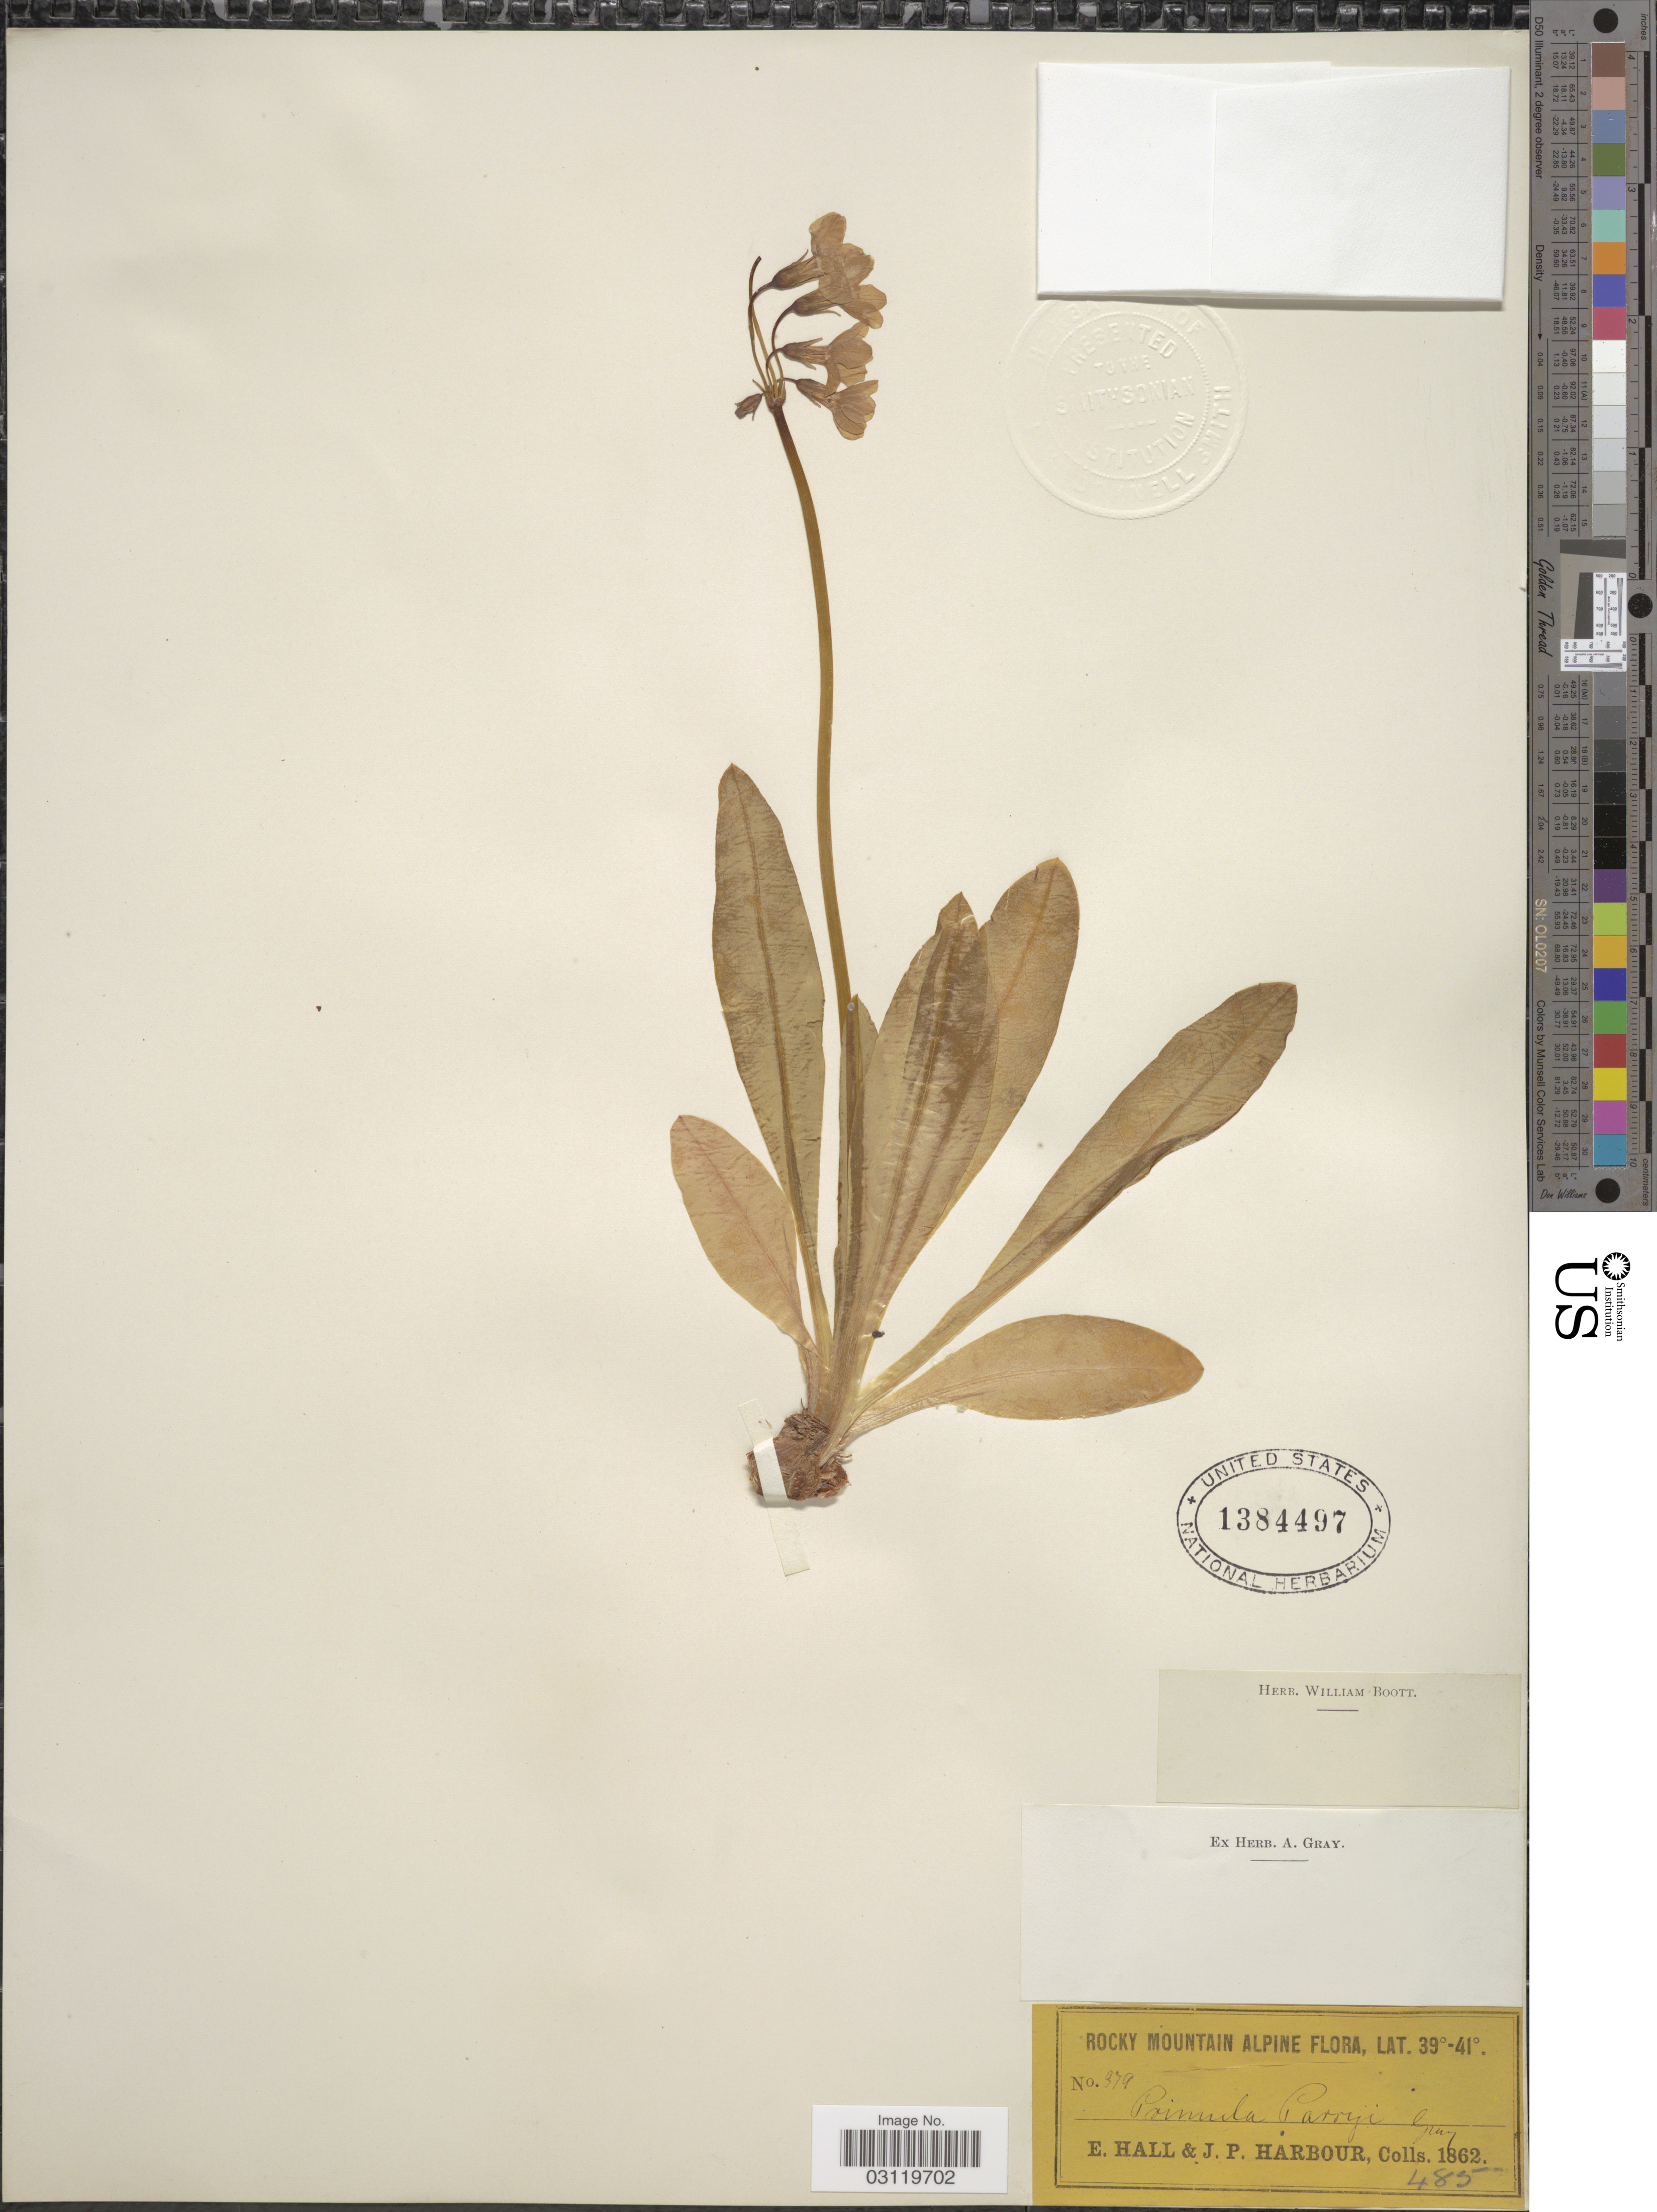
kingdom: Plantae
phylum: Tracheophyta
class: Magnoliopsida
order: Ericales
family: Primulaceae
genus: Primula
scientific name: Primula parryi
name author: A. Gray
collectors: E. Hall & J. Harbour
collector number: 379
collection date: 1862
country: United States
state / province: Colorado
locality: Rocky Mtns. Alpine.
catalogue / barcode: US 1384497